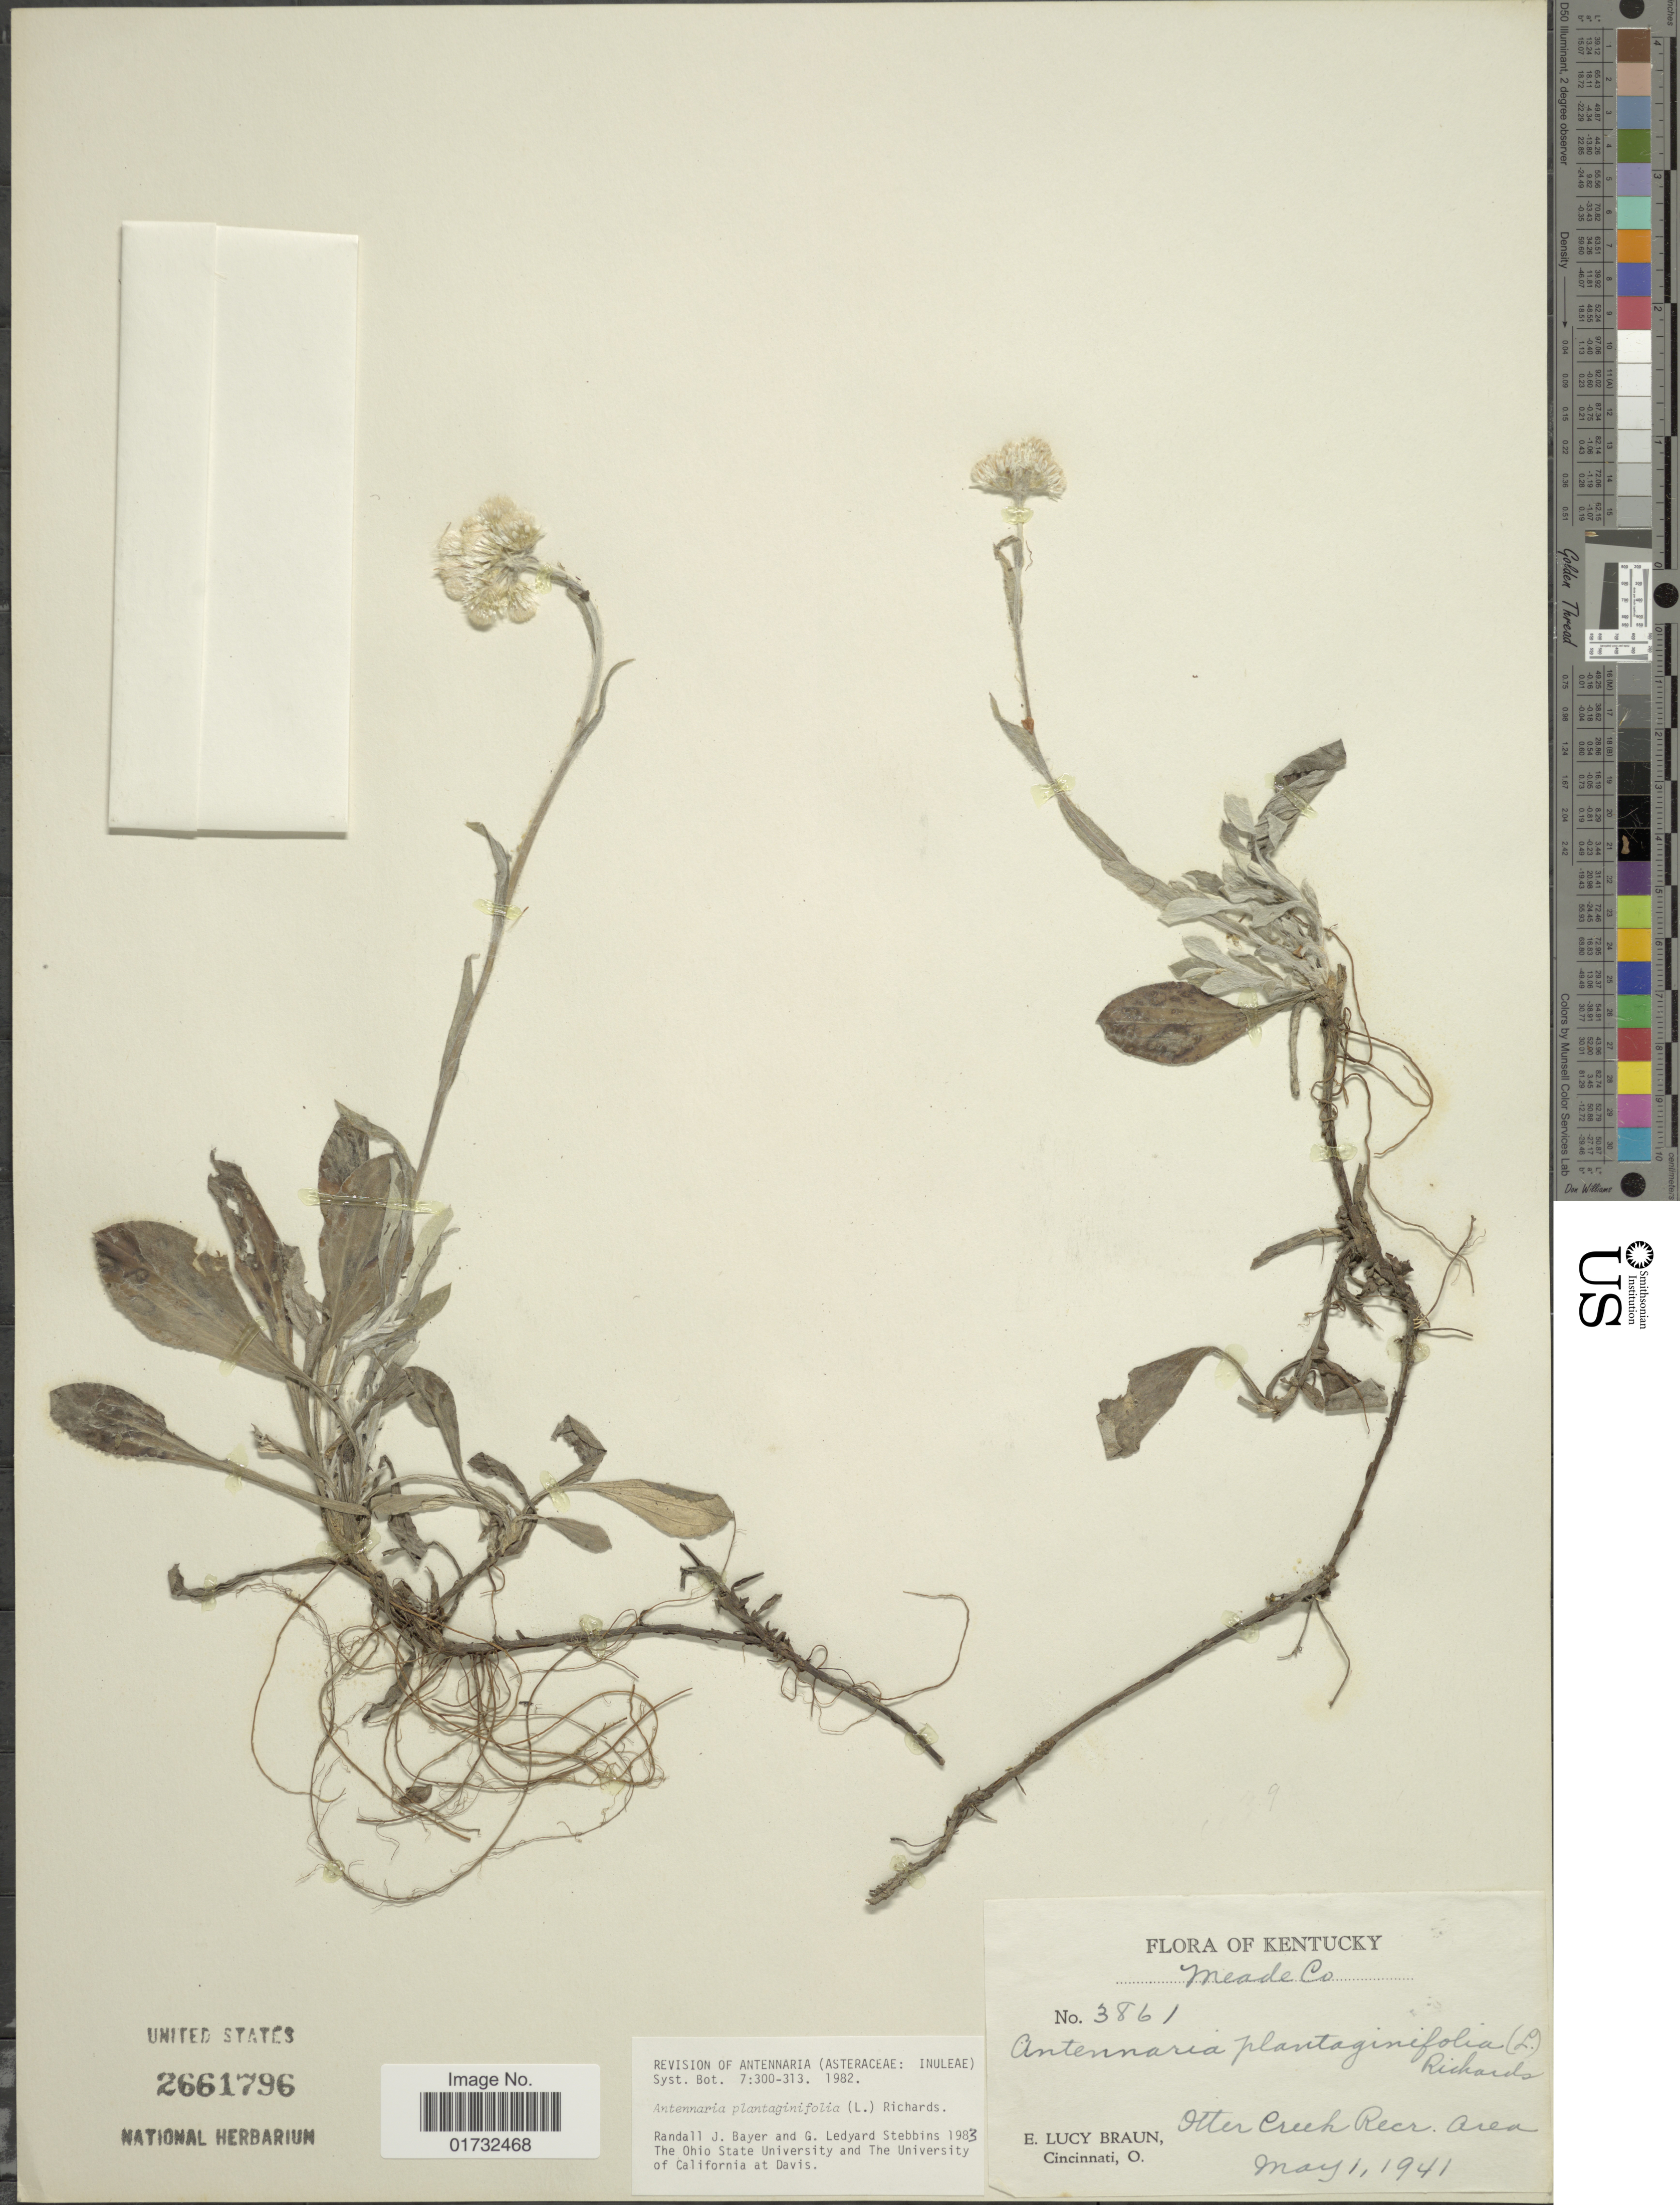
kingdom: Plantae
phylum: Tracheophyta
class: Magnoliopsida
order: Asterales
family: Asteraceae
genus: Antennaria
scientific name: Antennaria plantaginifolia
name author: (L.) Richardson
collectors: E. L. Braun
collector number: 3861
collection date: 1941-05-01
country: United States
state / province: Kentucky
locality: Meade Co. Otter Creek Recr. Area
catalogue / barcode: US 2661796